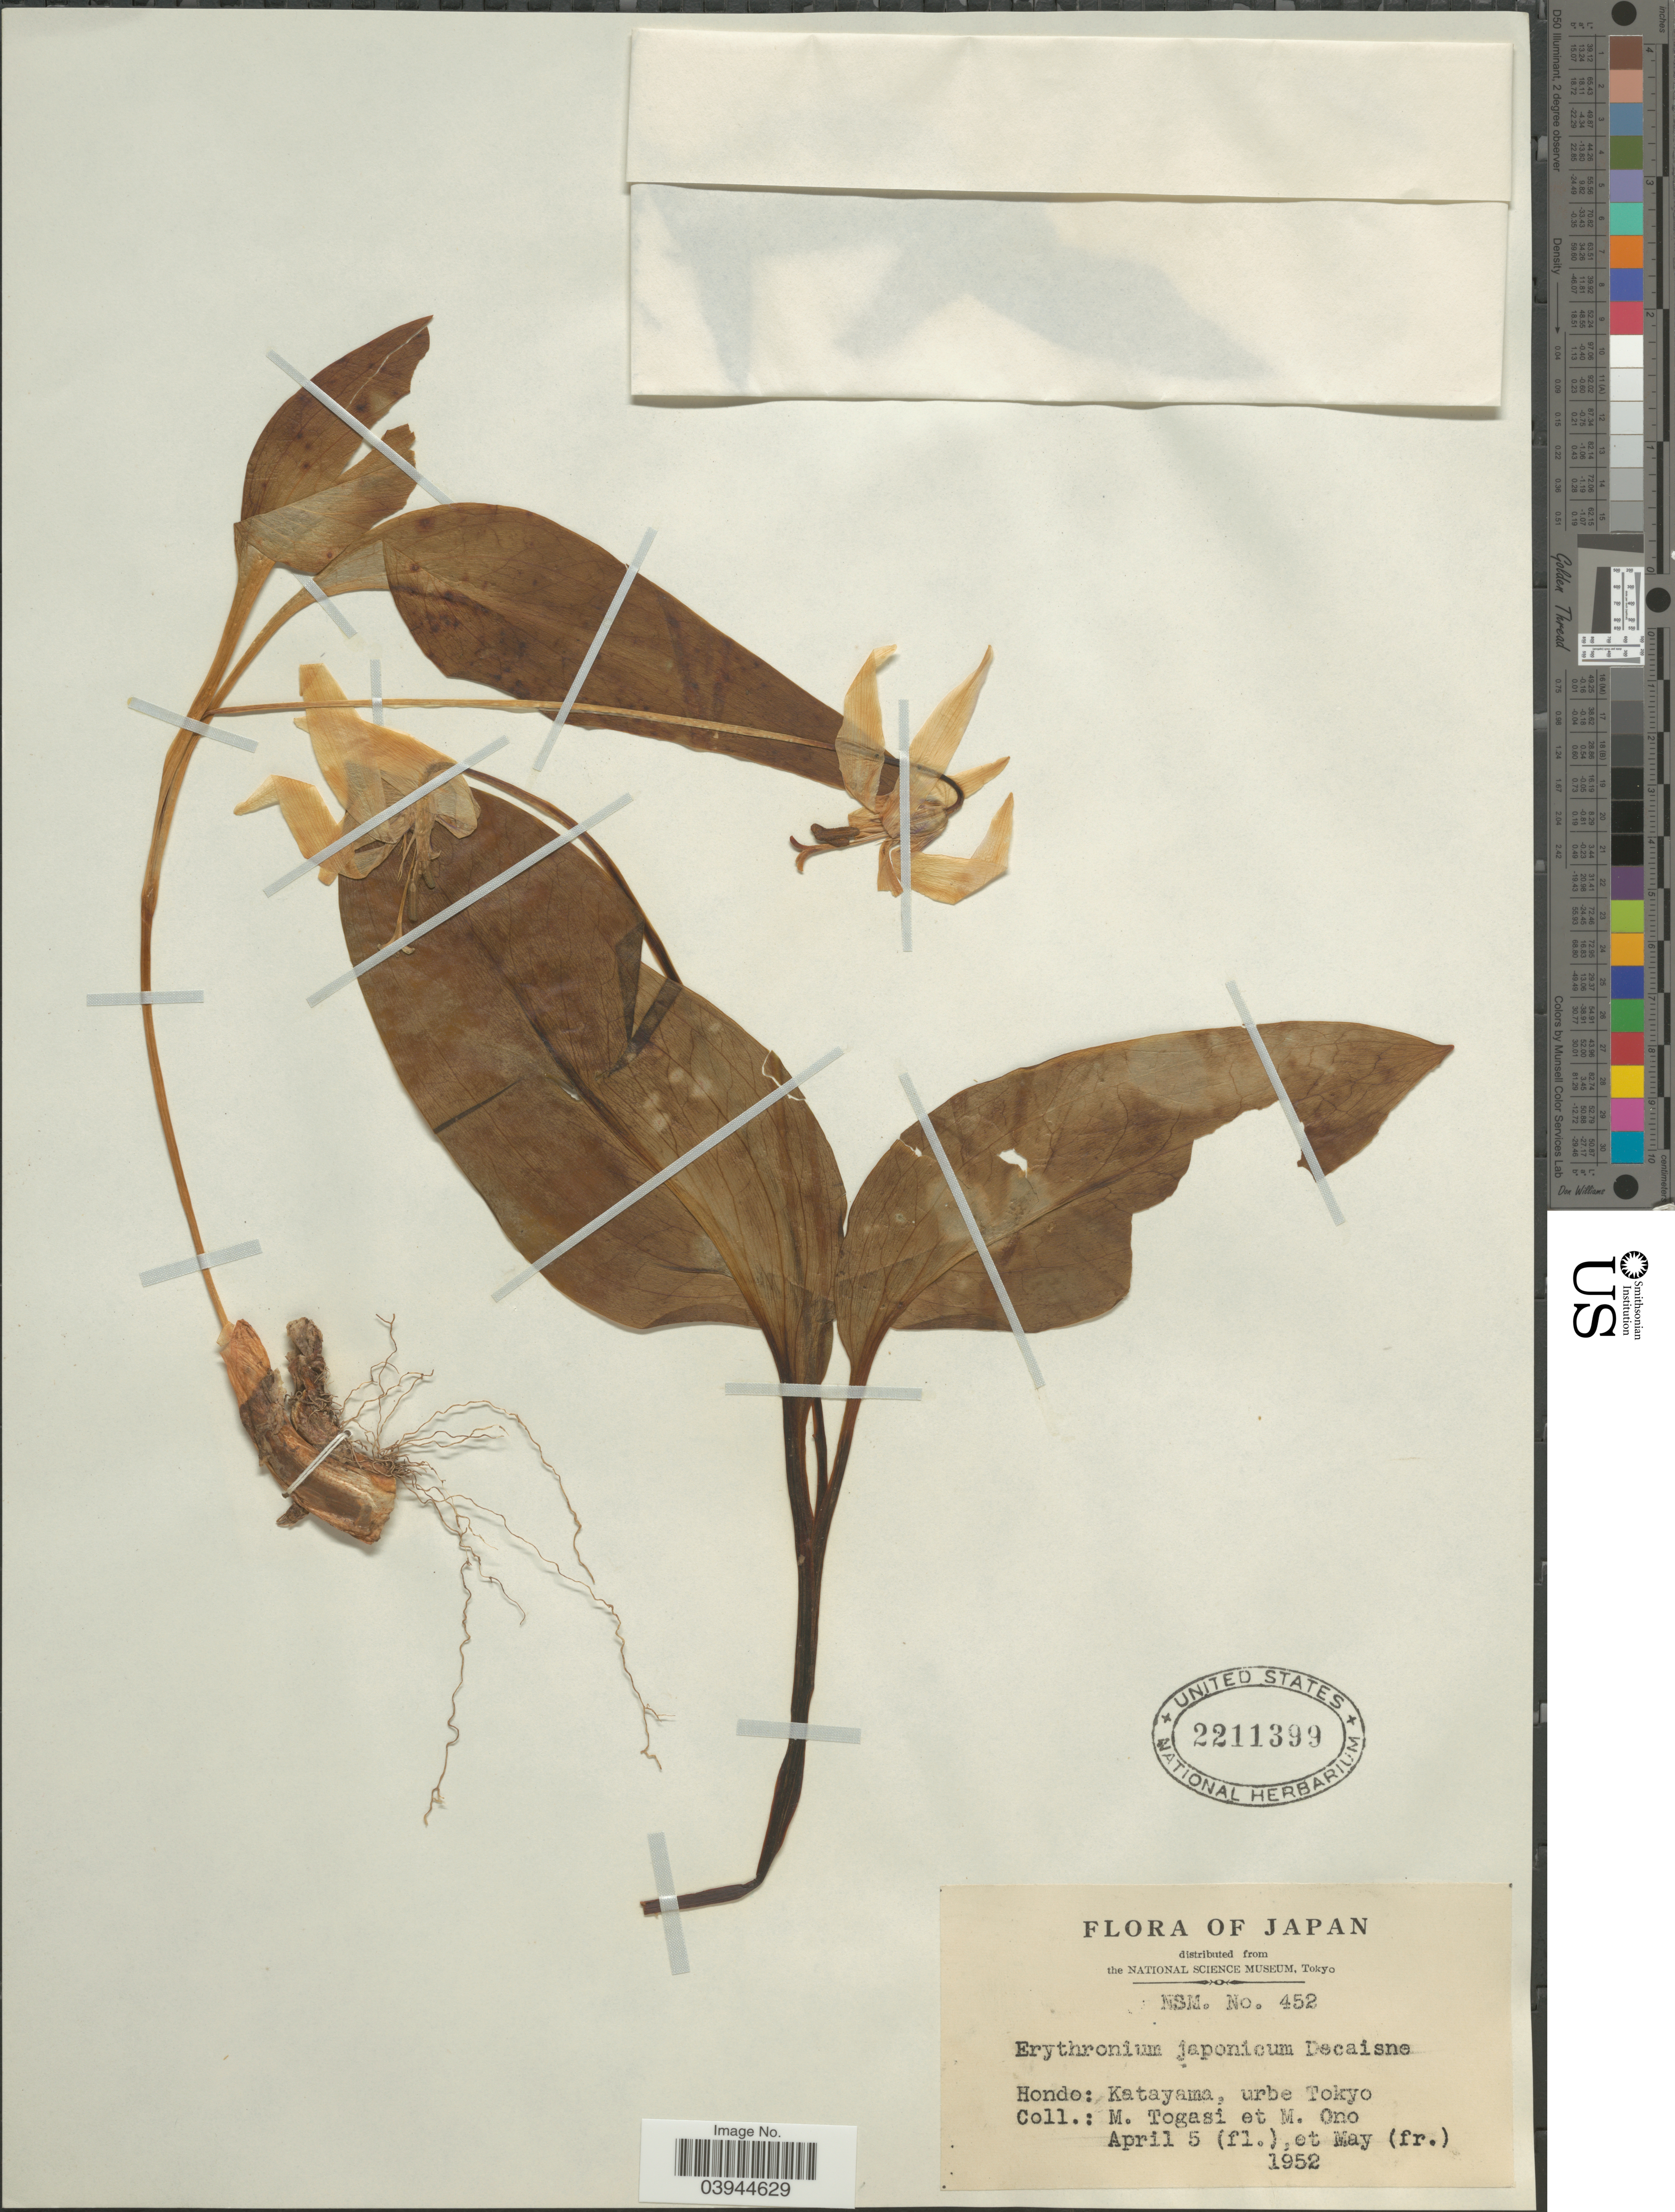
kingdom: Plantae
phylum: Tracheophyta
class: Liliopsida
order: Liliales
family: Liliaceae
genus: Erythronium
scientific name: Erythronium japonicum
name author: Poit.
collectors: M. Togasi & M. Ono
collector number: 452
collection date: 1952-04-05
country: Japan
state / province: Tokyo, Federal City of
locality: Hondo: Katayama, urbe Tokyo.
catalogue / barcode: US 2211399